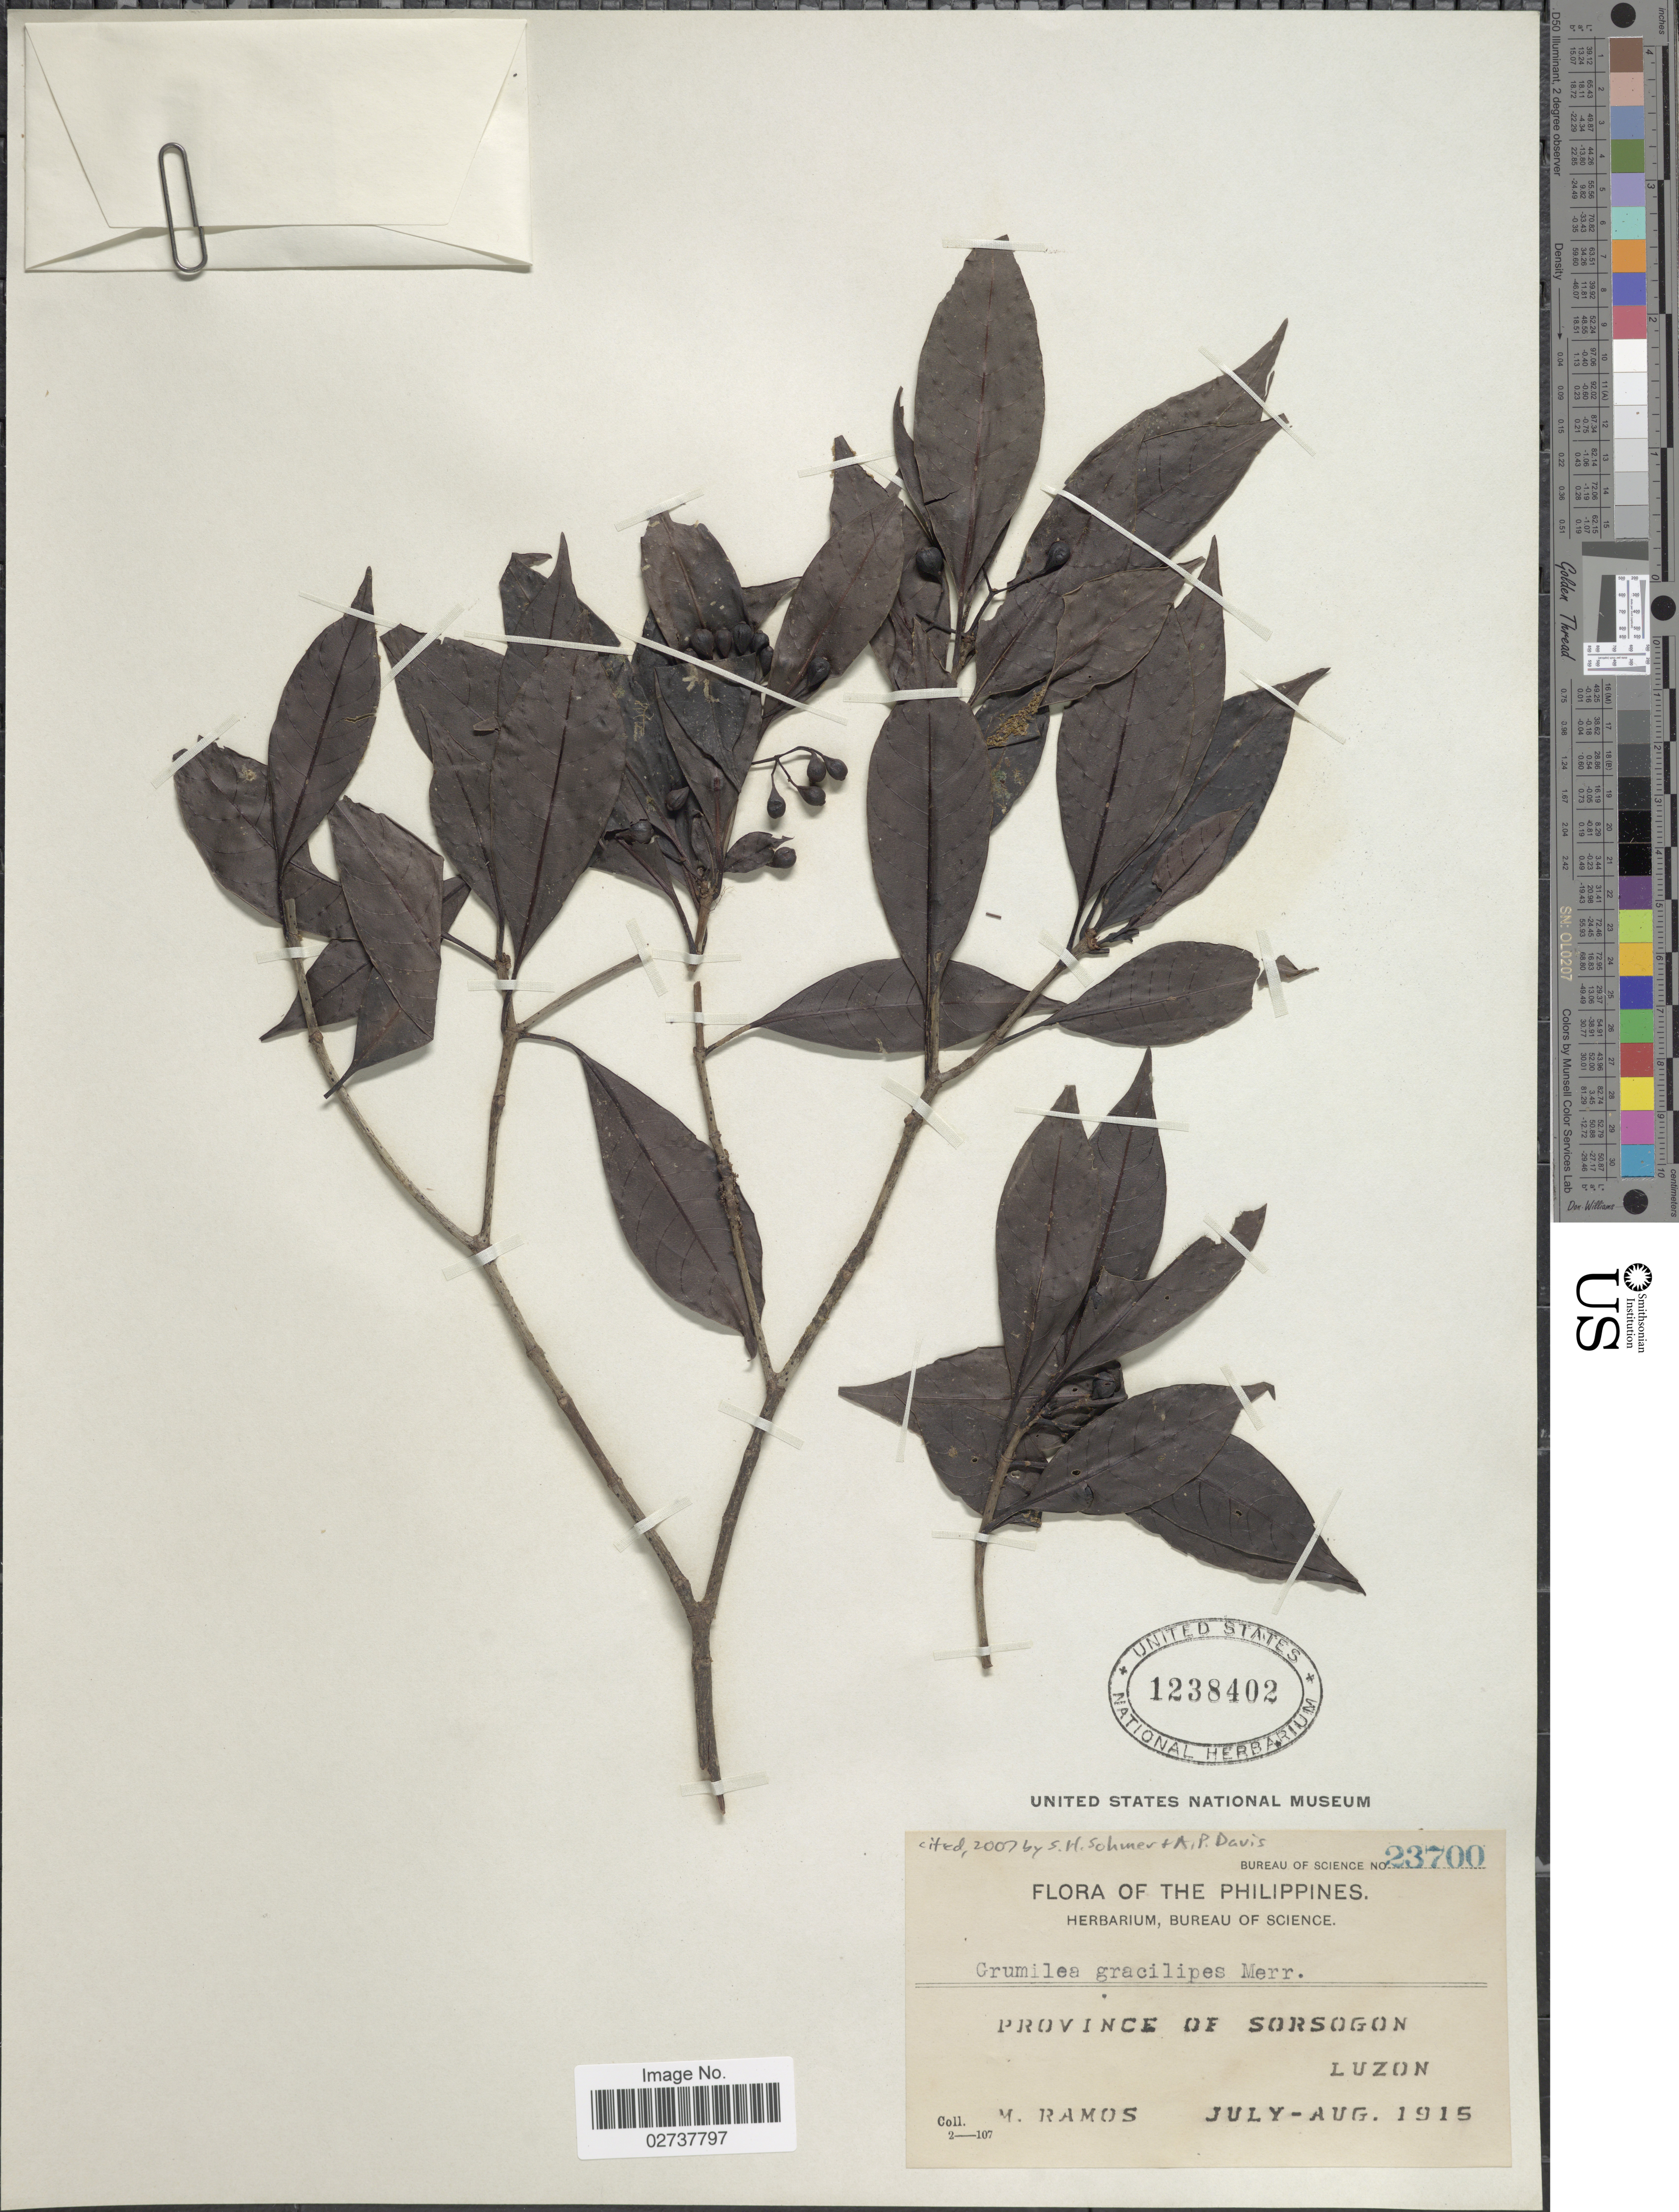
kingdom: Plantae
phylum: Tracheophyta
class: Magnoliopsida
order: Gentianales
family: Rubiaceae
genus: Psychotria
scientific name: Psychotria gracilipes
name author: Merr.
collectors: M. Ramos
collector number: Bureau of Science 23700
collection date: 1915-07/1915-08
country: Philippines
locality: Province of Sorsogon Luzon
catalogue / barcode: US 1238402